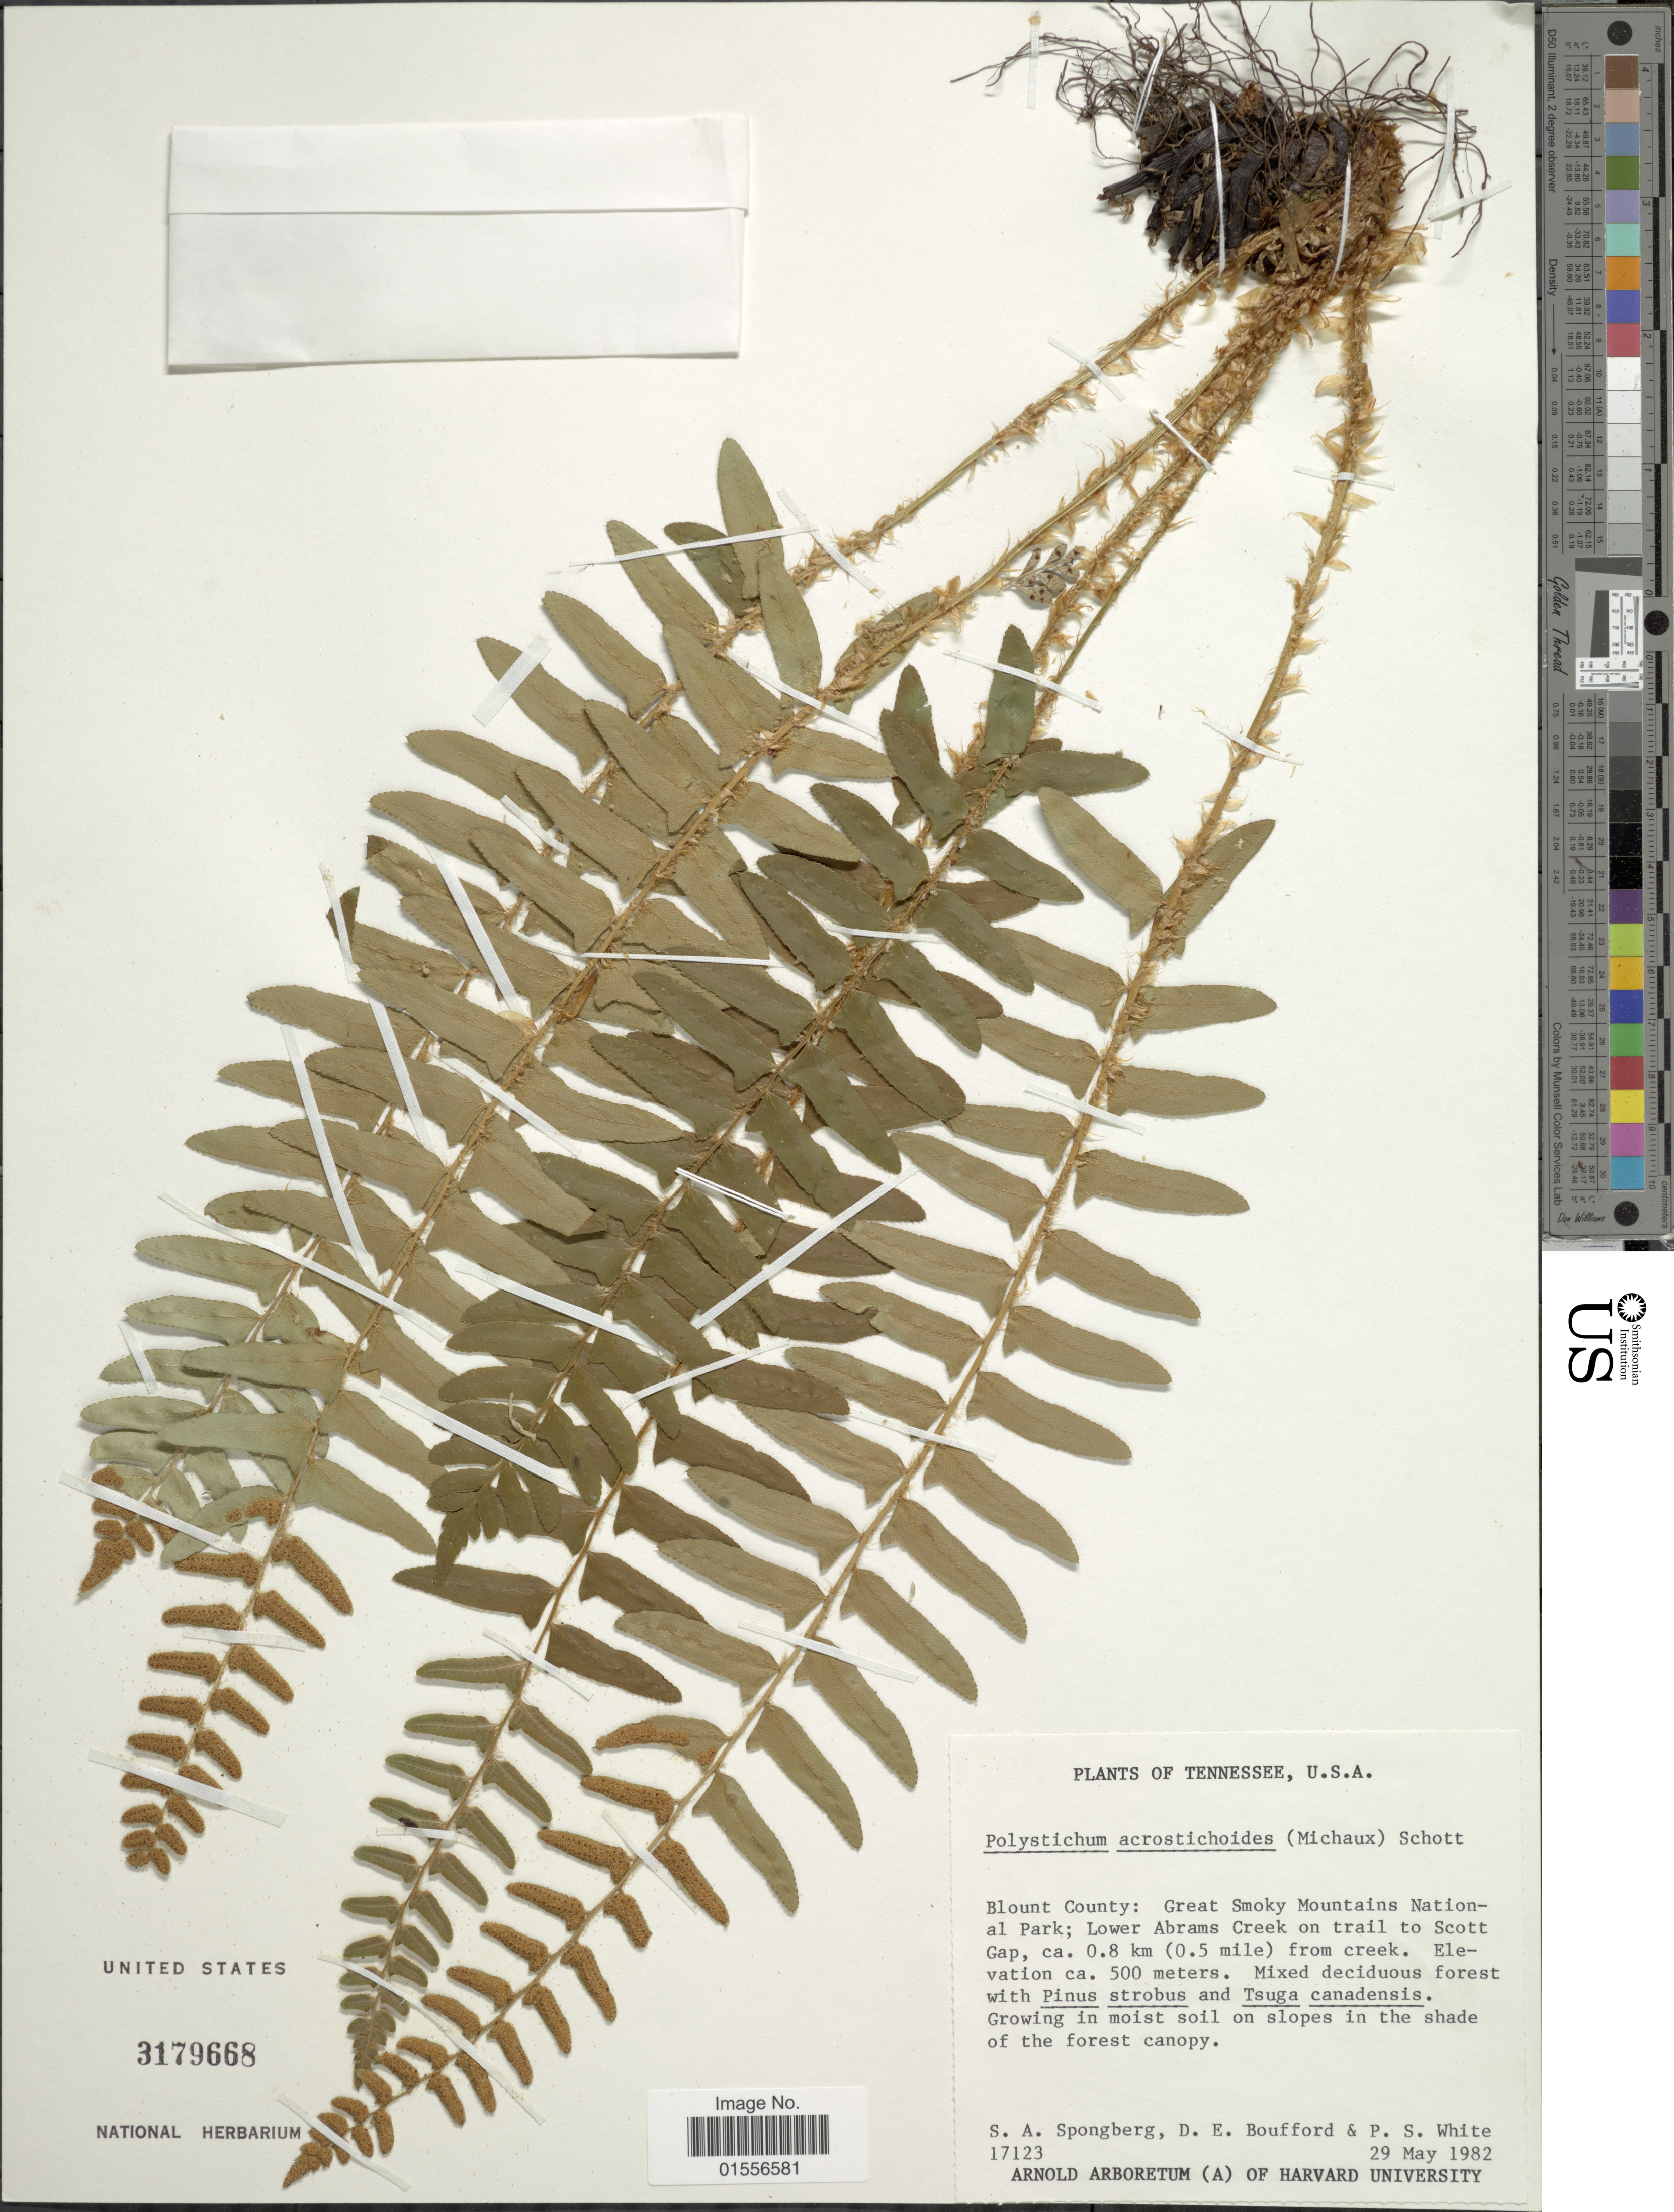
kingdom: Plantae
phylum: Tracheophyta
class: Polypodiopsida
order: Polypodiales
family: Dryopteridaceae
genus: Polystichum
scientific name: Polystichum acrostichoides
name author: (Michx.) Schott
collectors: S. A.Spongberg, D. E. Boufford & P. White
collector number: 17123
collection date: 1982-05-29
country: United States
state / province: Tennessee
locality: Blount County: Great Smoky Mountains National Park; Lower Abrams Creek on trail to Scott Gap, ca. 0.8km (0.5 mile) from creek.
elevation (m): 500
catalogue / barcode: US 3179668